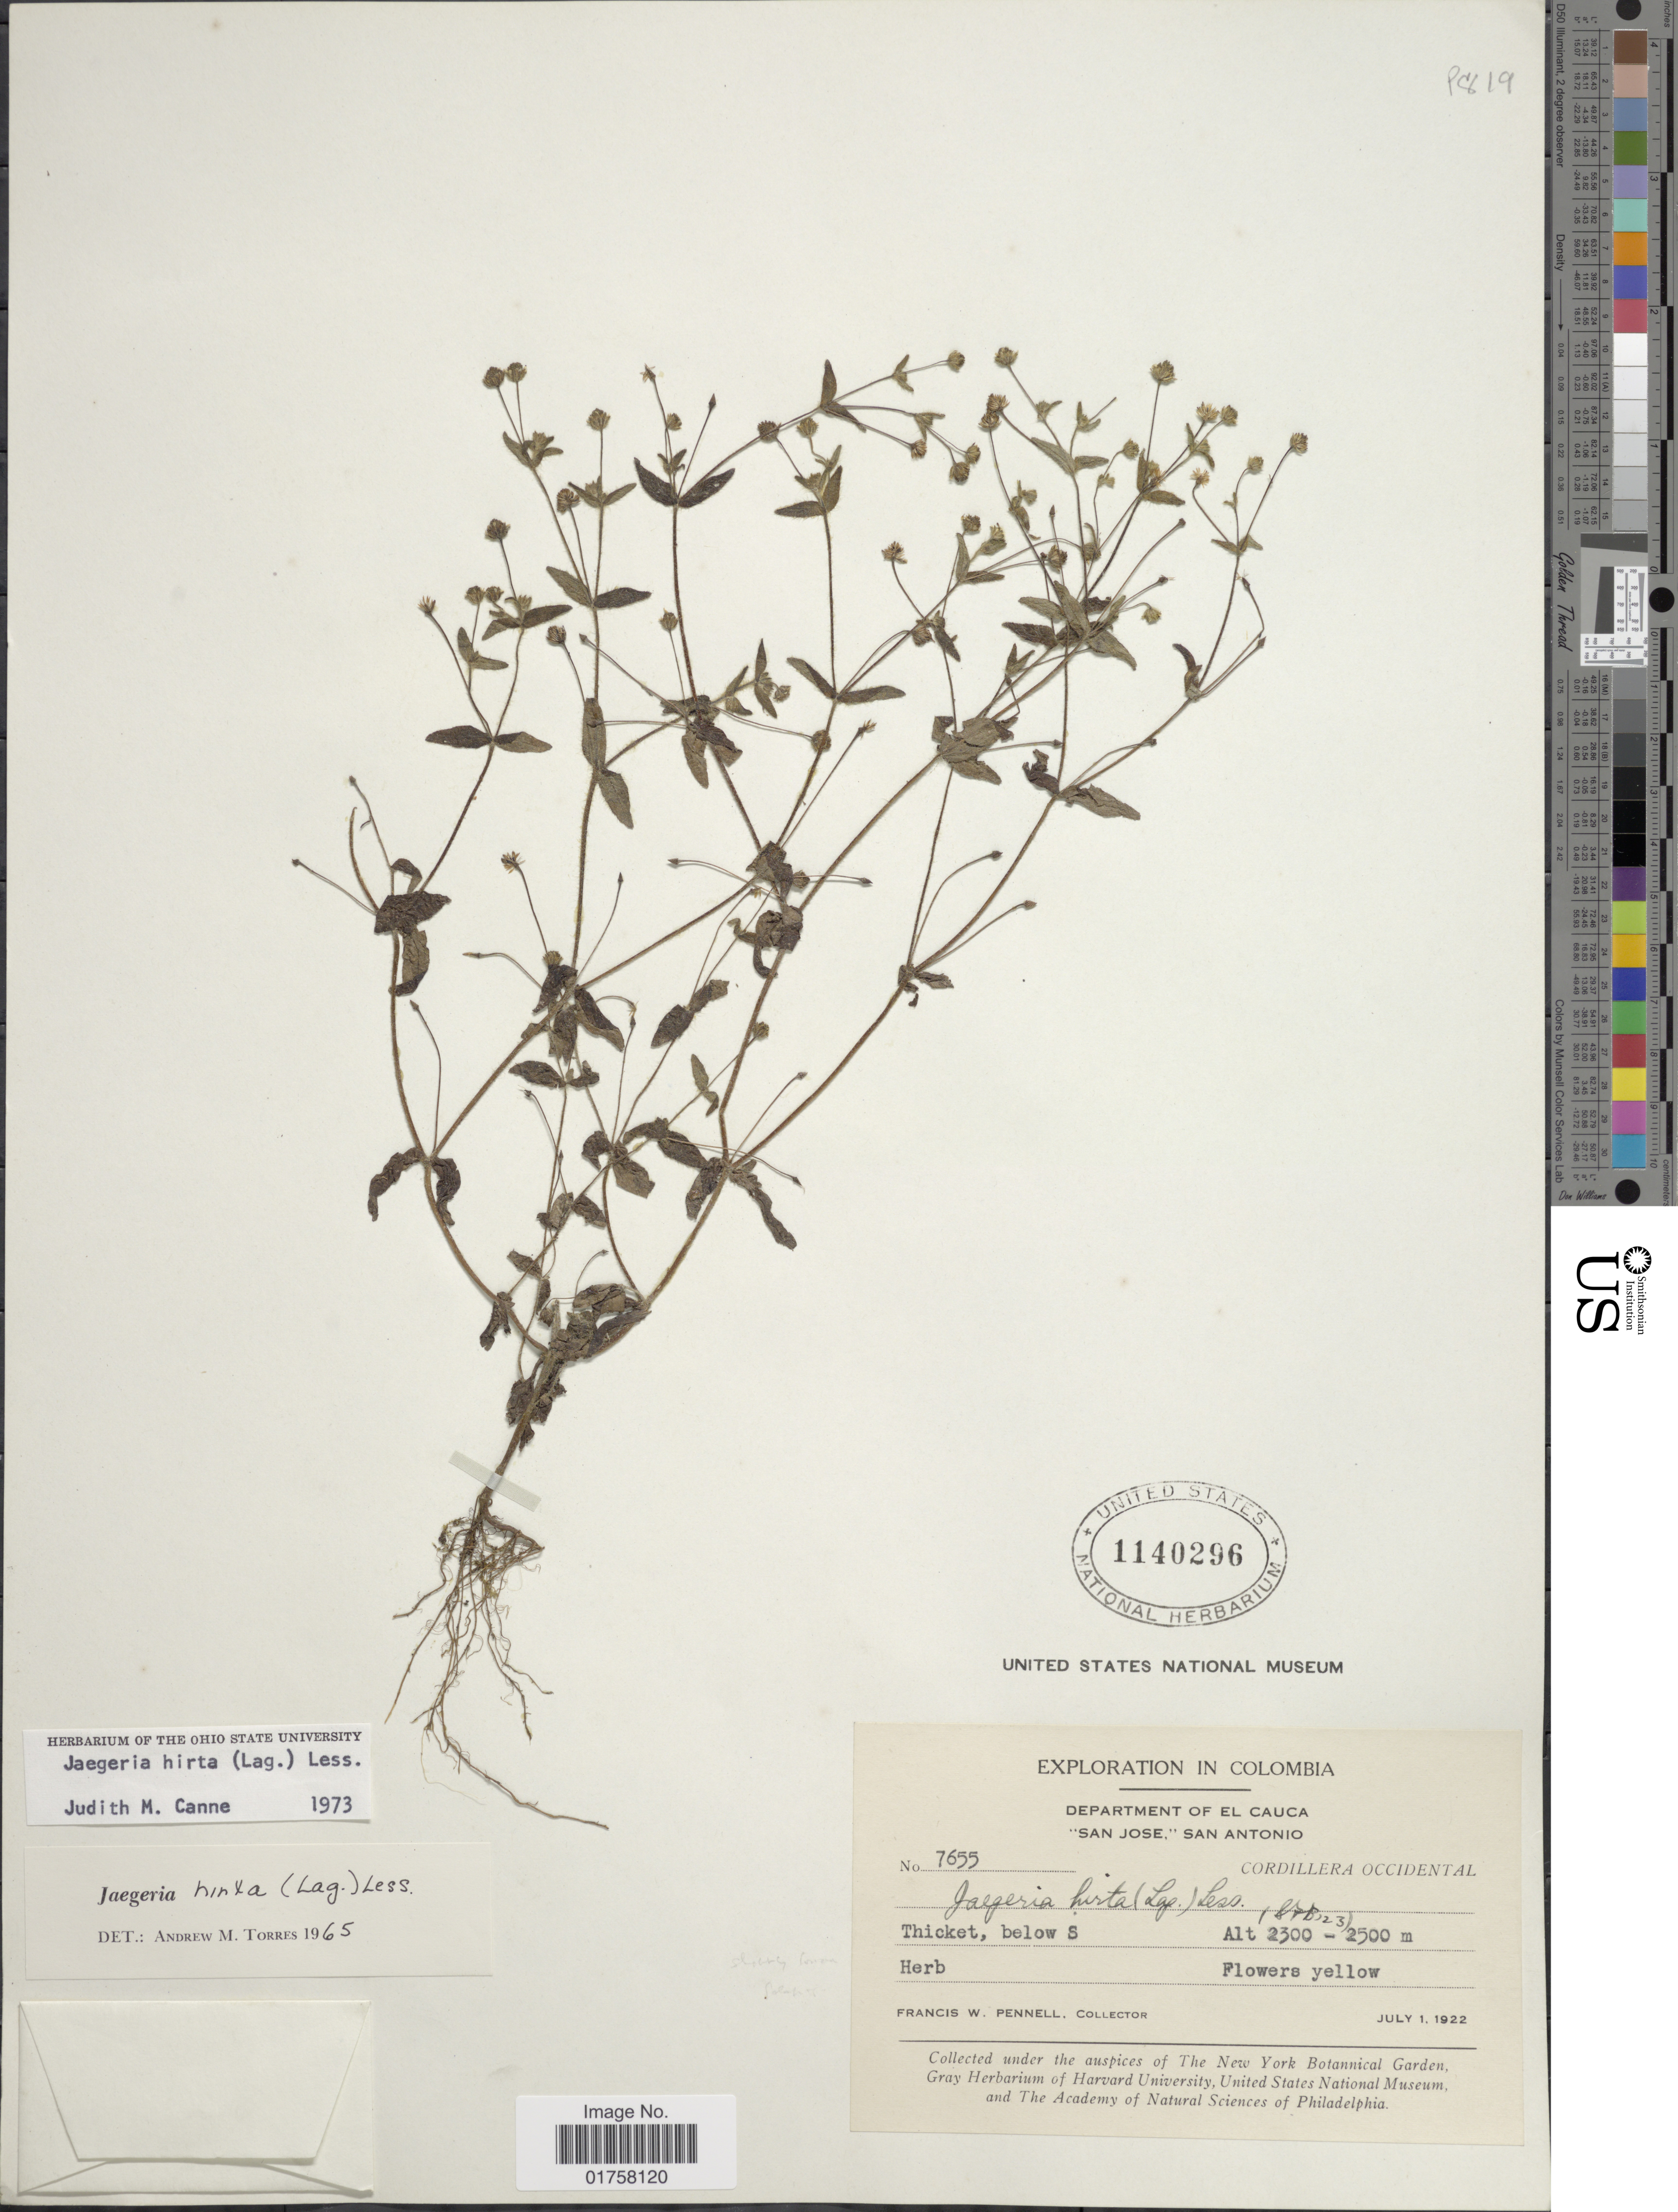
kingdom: Plantae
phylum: Tracheophyta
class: Magnoliopsida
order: Asterales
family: Asteraceae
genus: Jaegeria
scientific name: Jaegeria hirta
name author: (Lag.) Less.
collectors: F. W. Pennell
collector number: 7655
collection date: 1922-07-01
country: Colombia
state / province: Cauca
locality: Department of El Cauca, "San Jose", San Antonio, Cordillera Occidental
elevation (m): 2300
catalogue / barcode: US 1140296